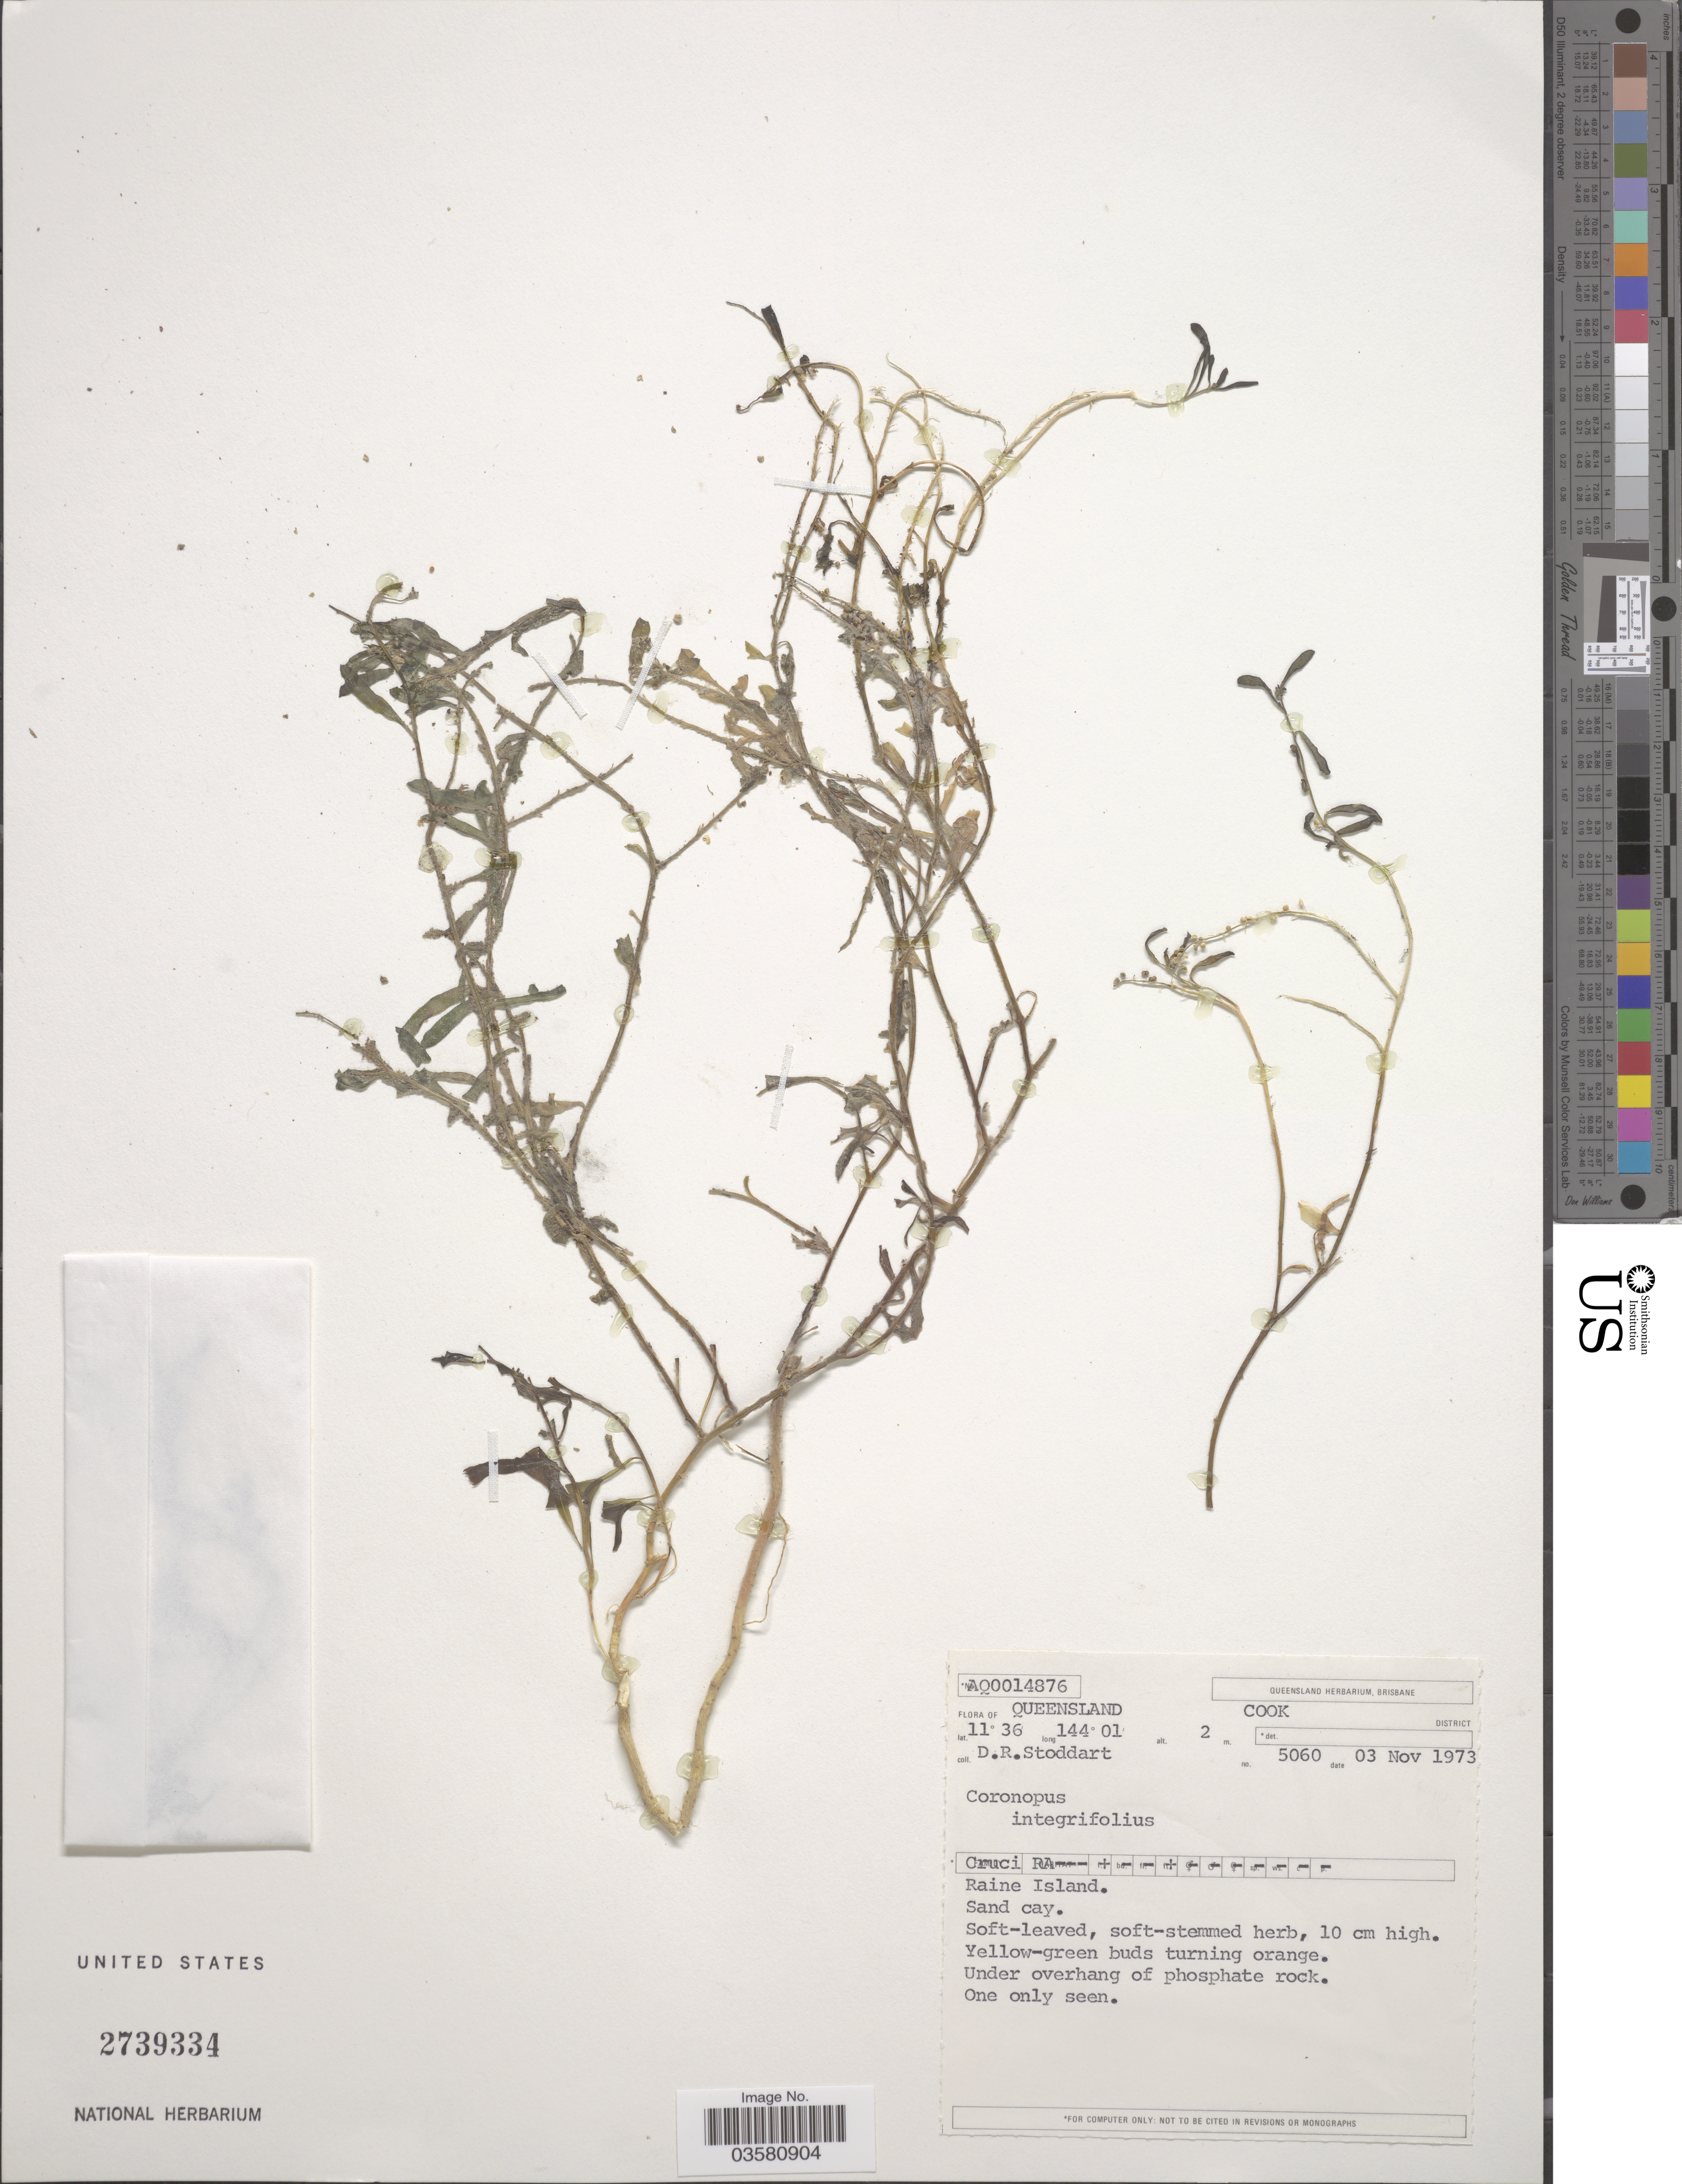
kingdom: Plantae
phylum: Tracheophyta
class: Magnoliopsida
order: Brassicales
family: Brassicaceae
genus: Lepidium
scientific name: Lepidium englerianum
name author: (Muschl.) Al-Shehbaz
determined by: Al-Shehbaz, I. A., (MO), Missouri Botanical Garden (UNITED STATES)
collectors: D. R. Stoddart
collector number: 5060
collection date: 1973-11-03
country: Australia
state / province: Queensland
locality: Cook District. Raine Island.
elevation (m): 2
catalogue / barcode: US 2739334